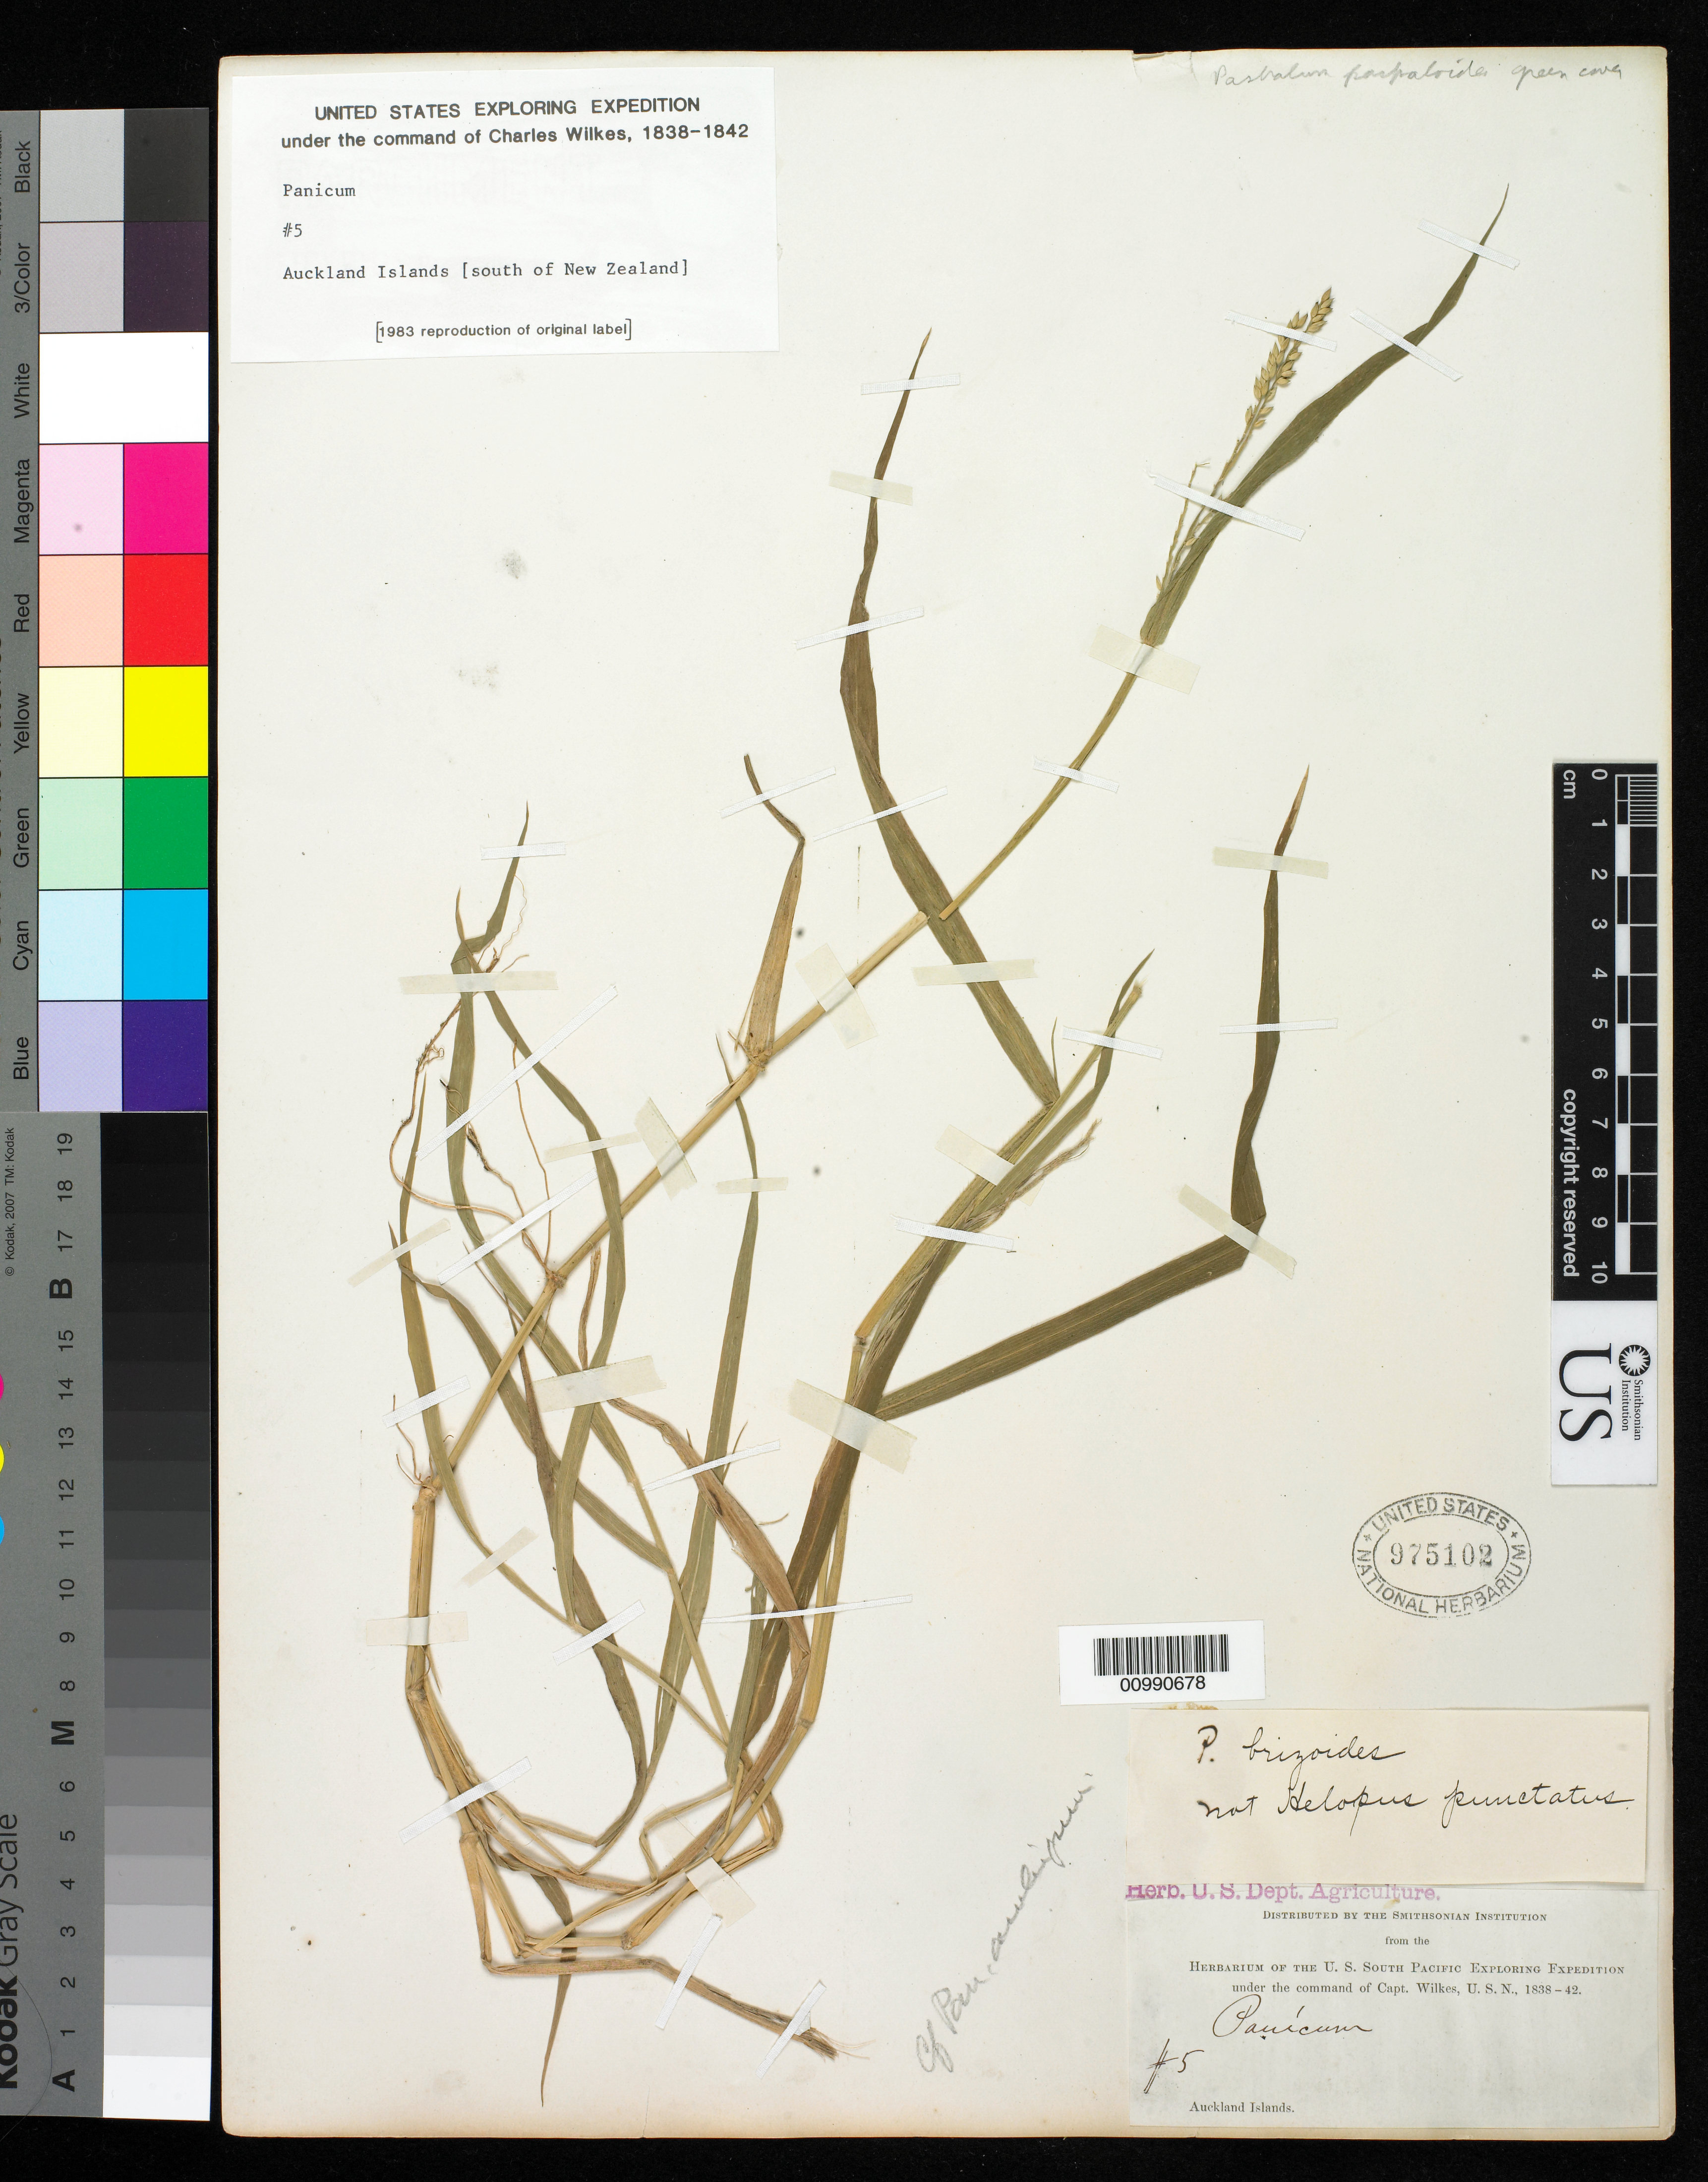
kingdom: Plantae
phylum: Tracheophyta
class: Liliopsida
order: Poales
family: Poaceae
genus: Panicum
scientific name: Panicum sp.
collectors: Wilkes Explor. Exped.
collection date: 1838/1842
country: New Zealand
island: Auckland Islands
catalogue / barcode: US 975102